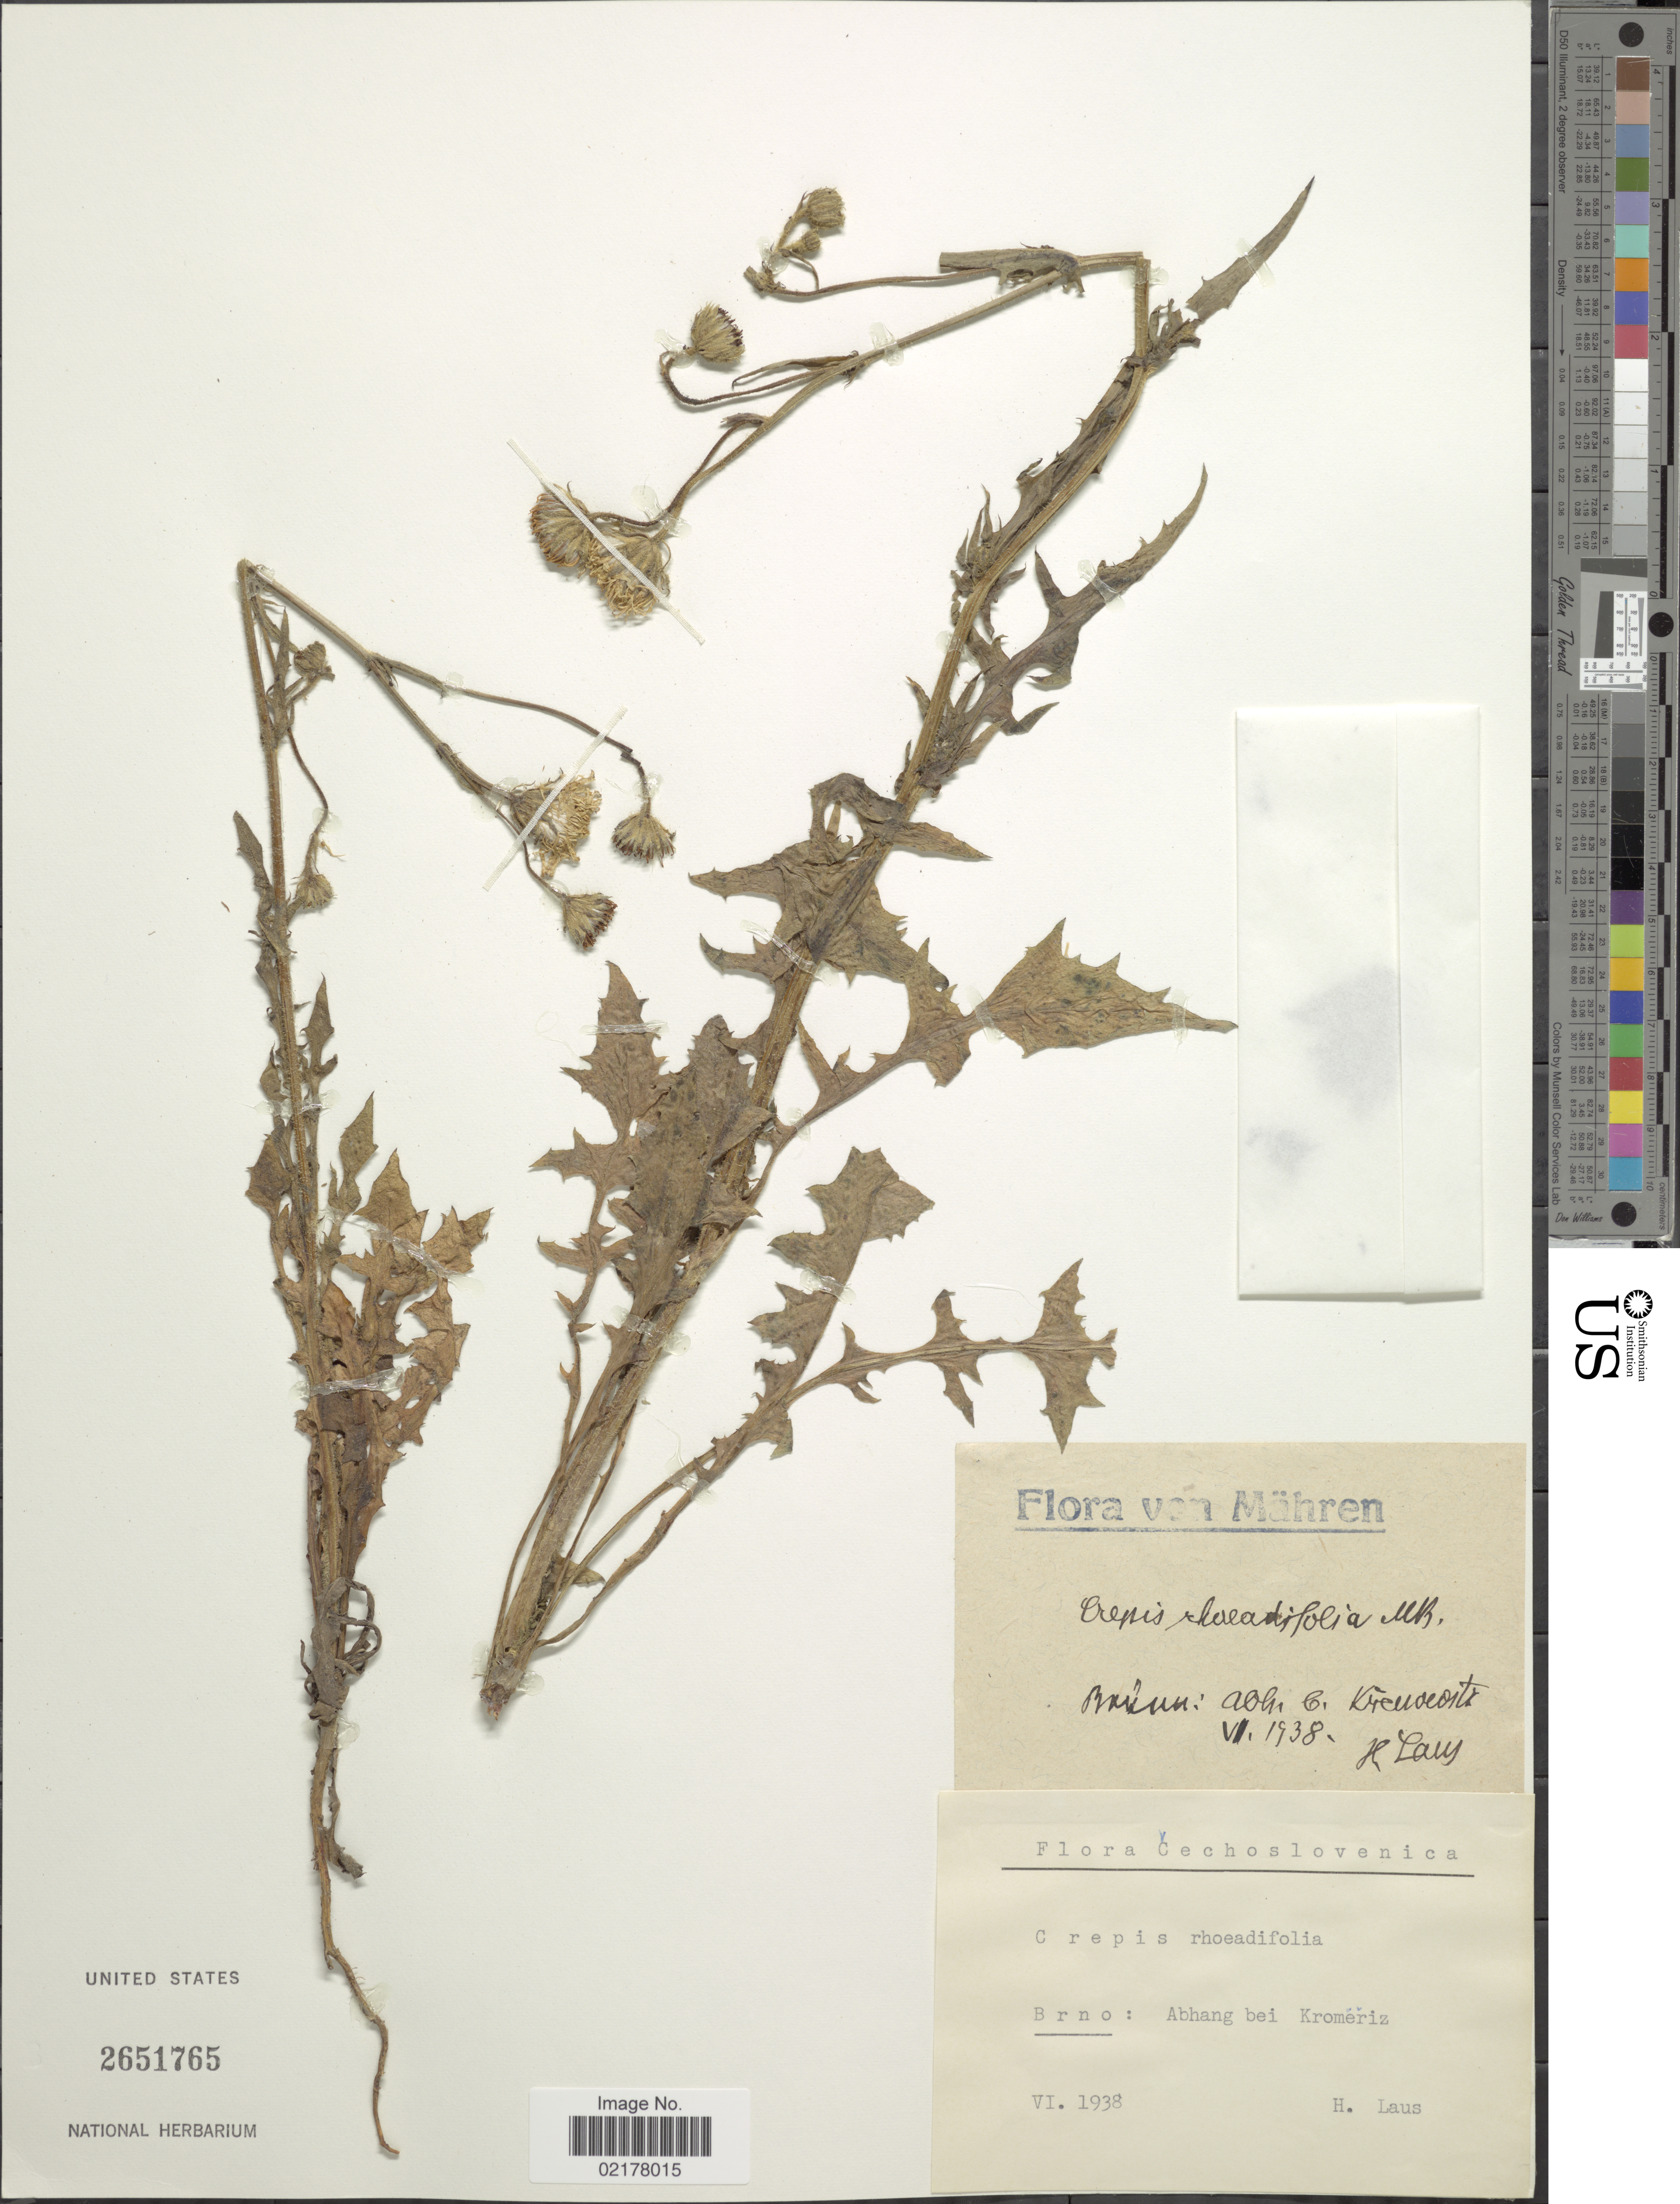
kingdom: Plantae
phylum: Tracheophyta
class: Magnoliopsida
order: Asterales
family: Asteraceae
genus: Crepis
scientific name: Crepis foetida subsp. rhoeadifolia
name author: (M. Bieb.) Čelak.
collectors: H. Laus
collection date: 1938-06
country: Czechia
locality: Cechoslovenica. Mähren. Brno: Abhang bei Kromériz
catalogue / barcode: US 2651765